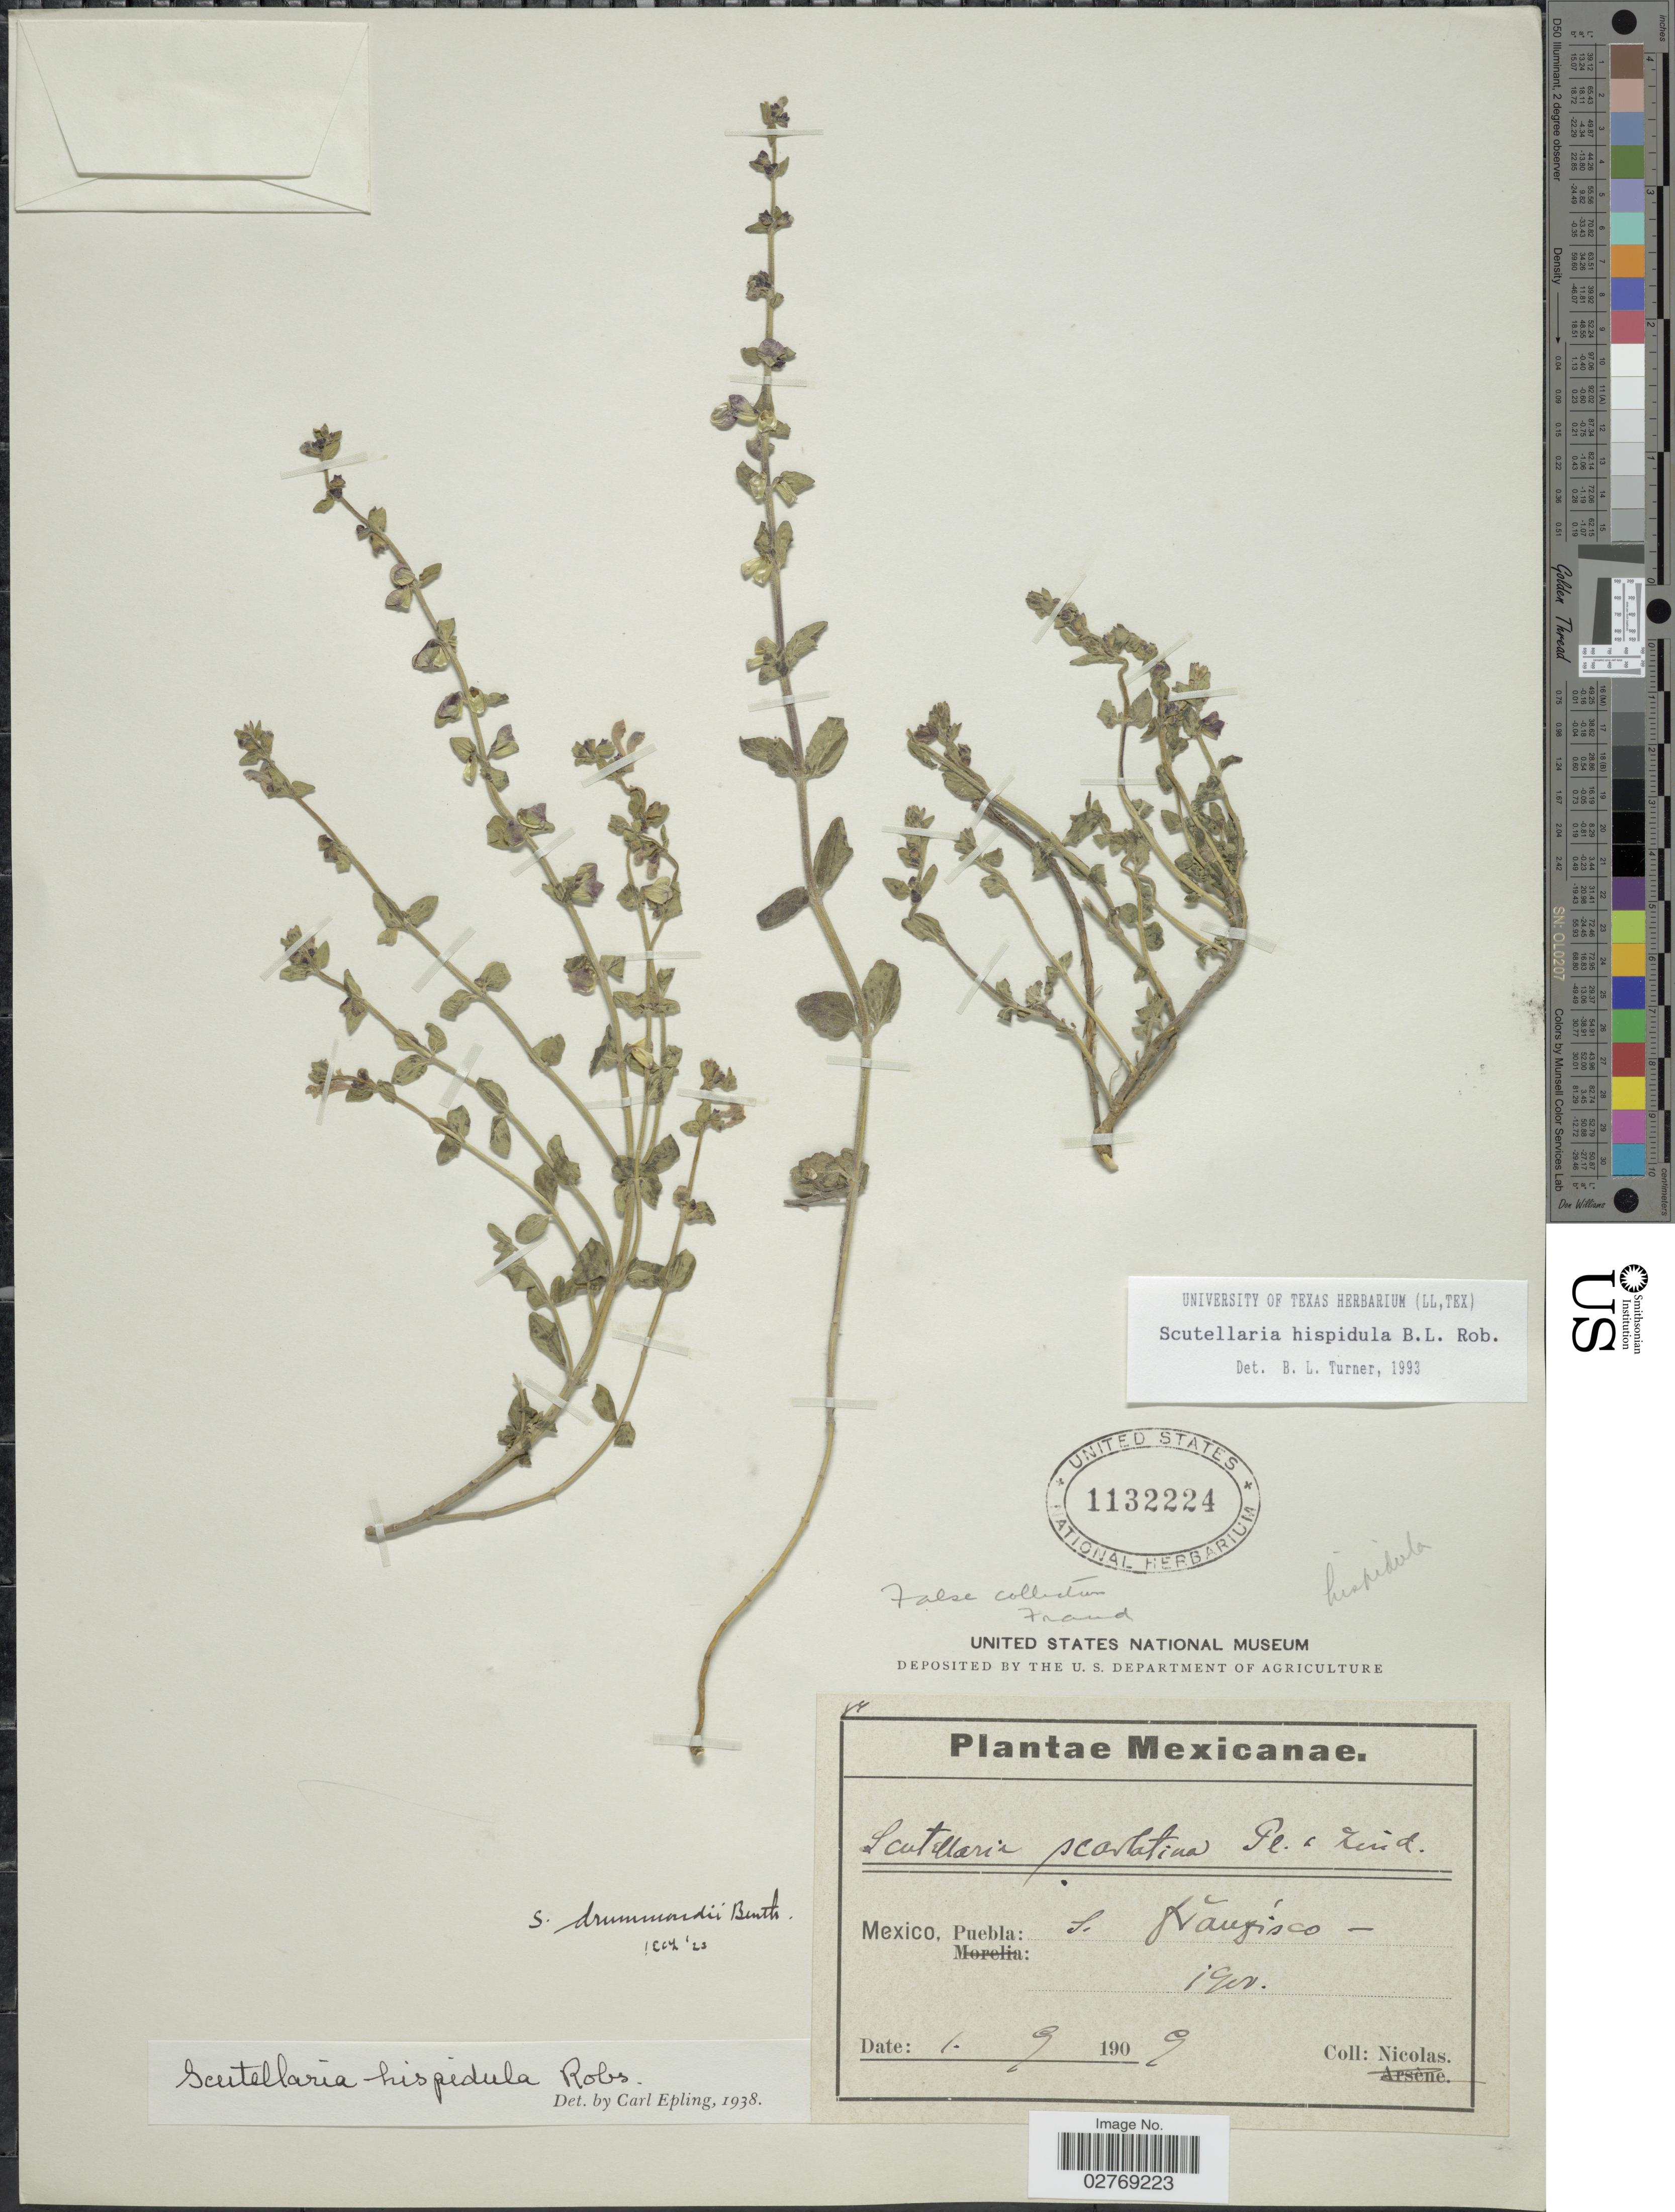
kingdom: Plantae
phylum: Tracheophyta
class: Magnoliopsida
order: Lamiales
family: Lamiaceae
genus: Scutellaria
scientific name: Scutellaria hispidula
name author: B.L. Rob.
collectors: -. Nicolas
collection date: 1909-09-01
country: Mexico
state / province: Puebla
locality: S. Francisco.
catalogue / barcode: US 1132224